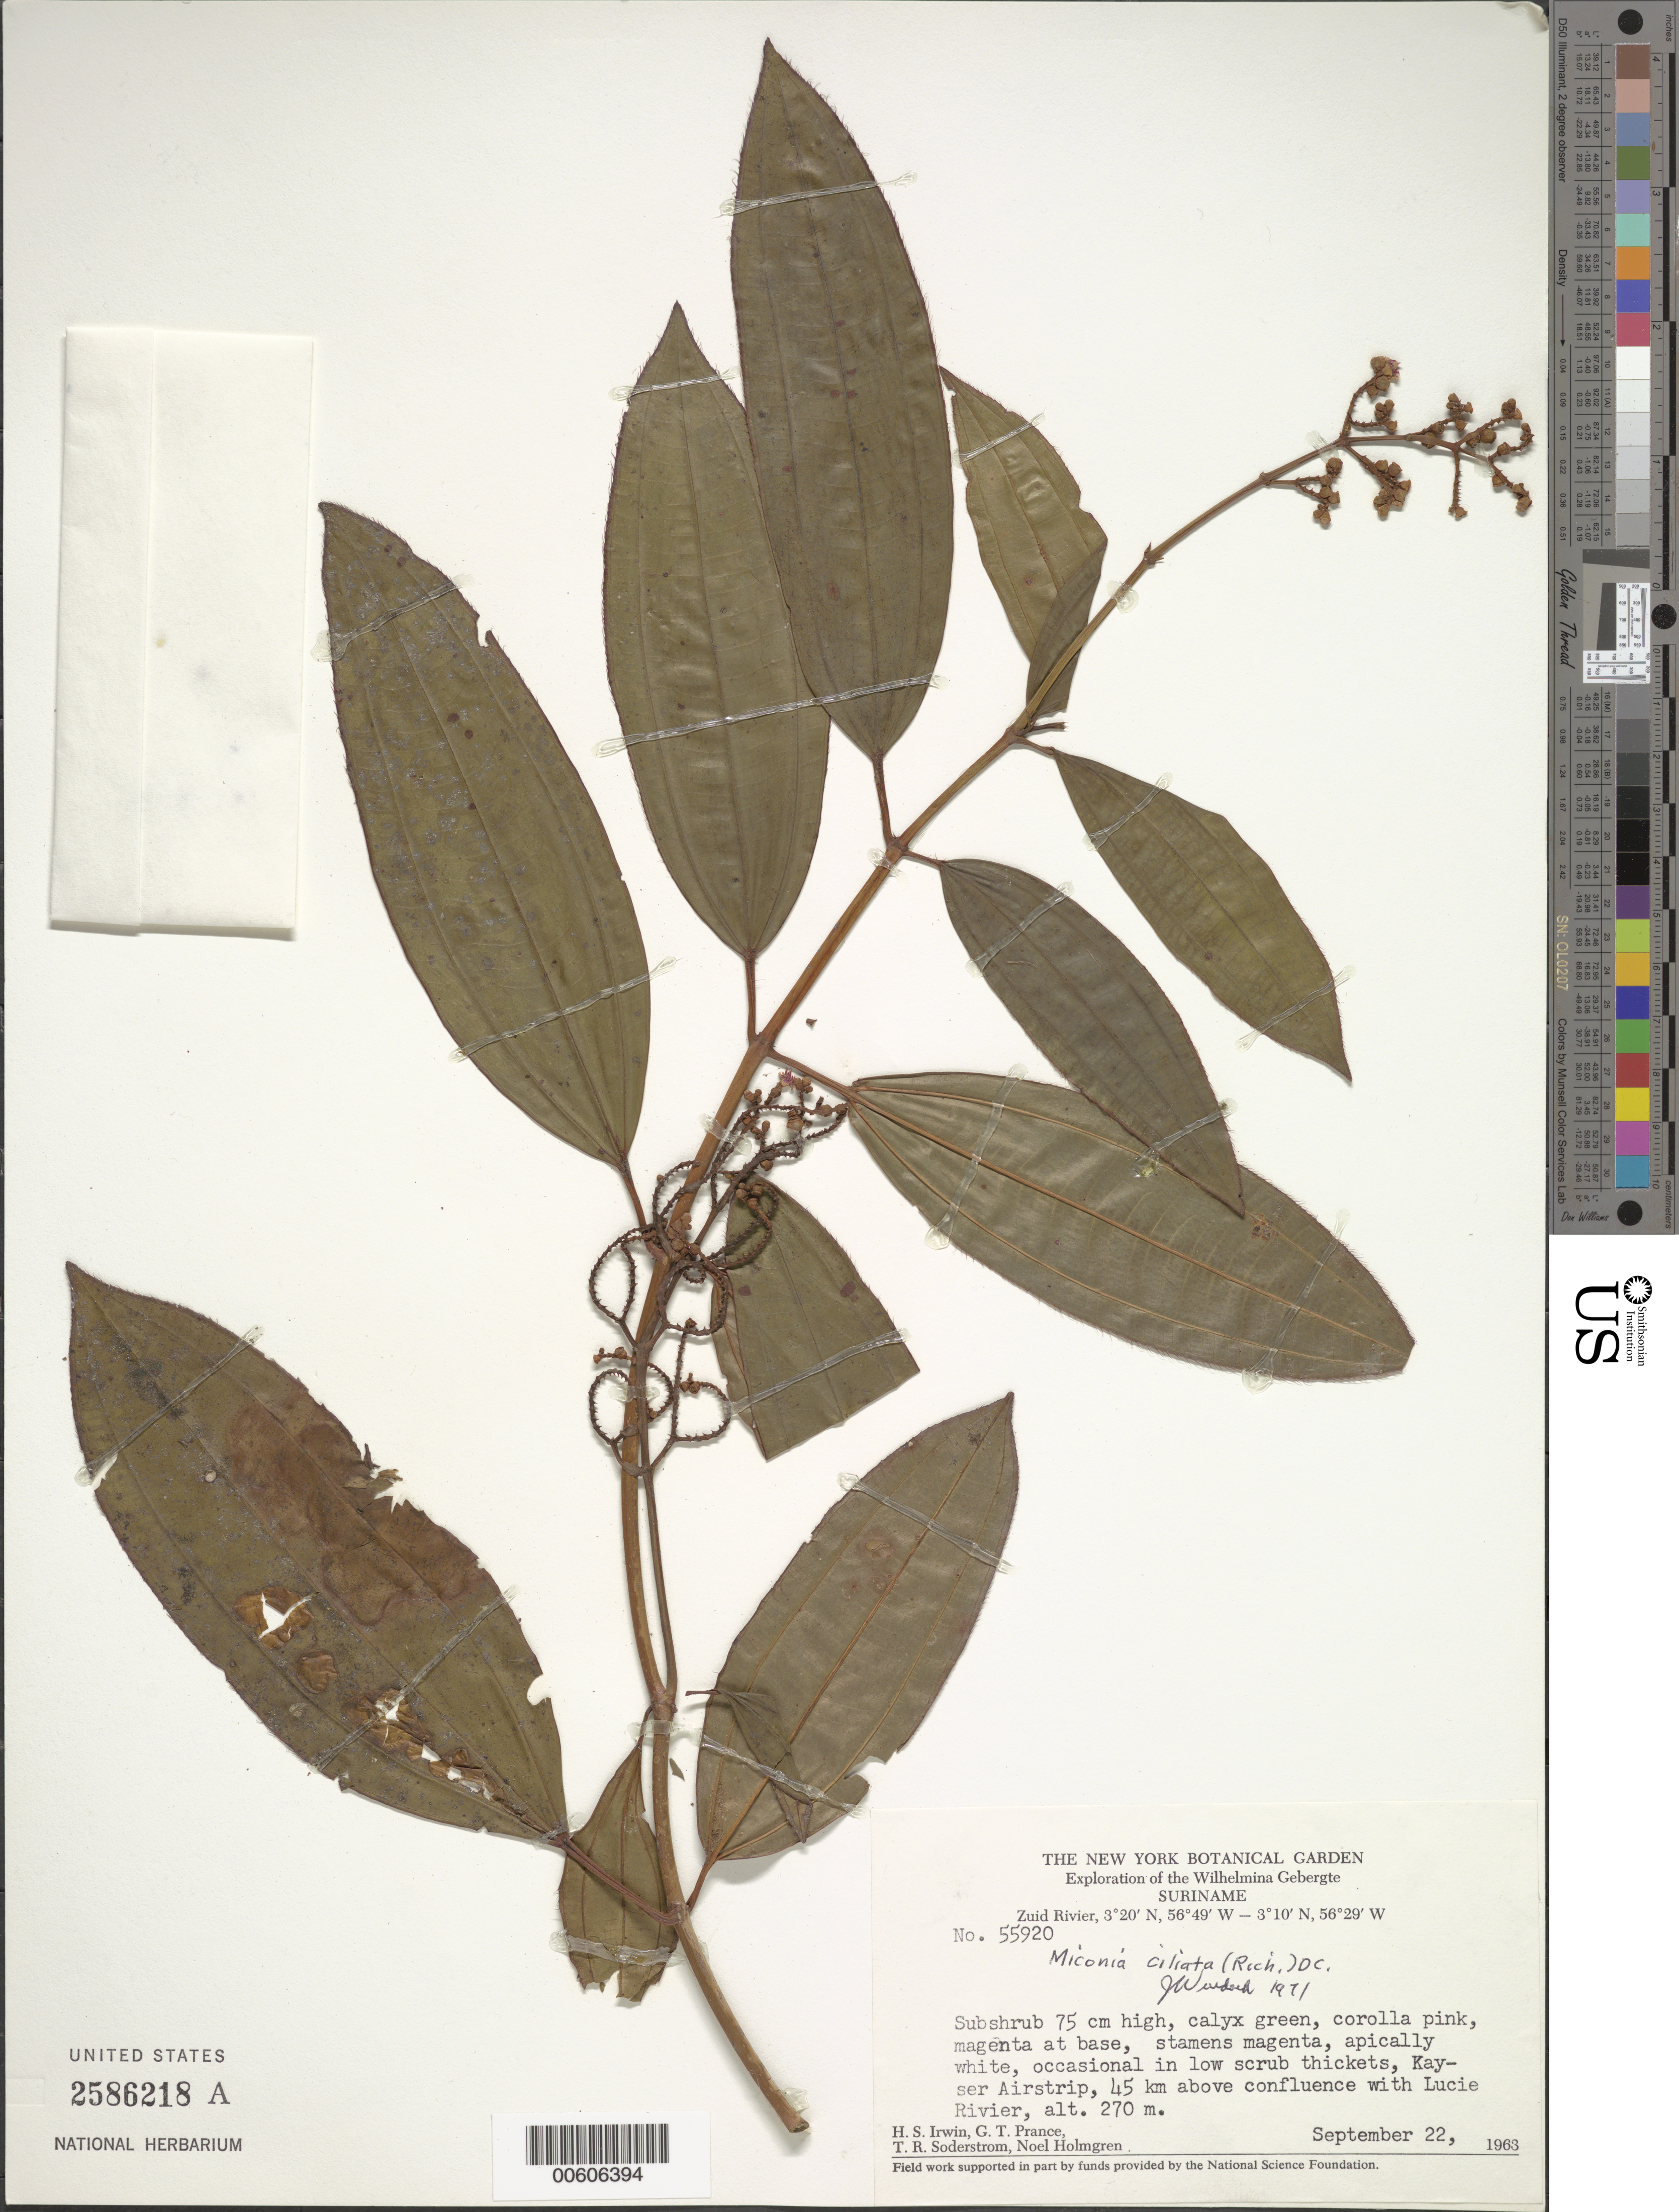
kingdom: Plantae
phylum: Tracheophyta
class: Magnoliopsida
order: Myrtales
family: Melastomataceae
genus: Miconia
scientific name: Miconia ciliata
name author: (Rich.) DC.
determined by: Wurdack, John J., (US), US (UNITED STATES)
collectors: H. Irwin, G. T. Prance, T. R. Soderstrom & N. H. Holmgren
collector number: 55920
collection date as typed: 22-Sep-63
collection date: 1963-09-22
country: Suriname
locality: Kayser Airstrip, Zuid R., 45 km above confl. with Lucie R., Wilhelmina Gebergte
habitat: Low scrub thickets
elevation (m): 270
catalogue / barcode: US 2586218A